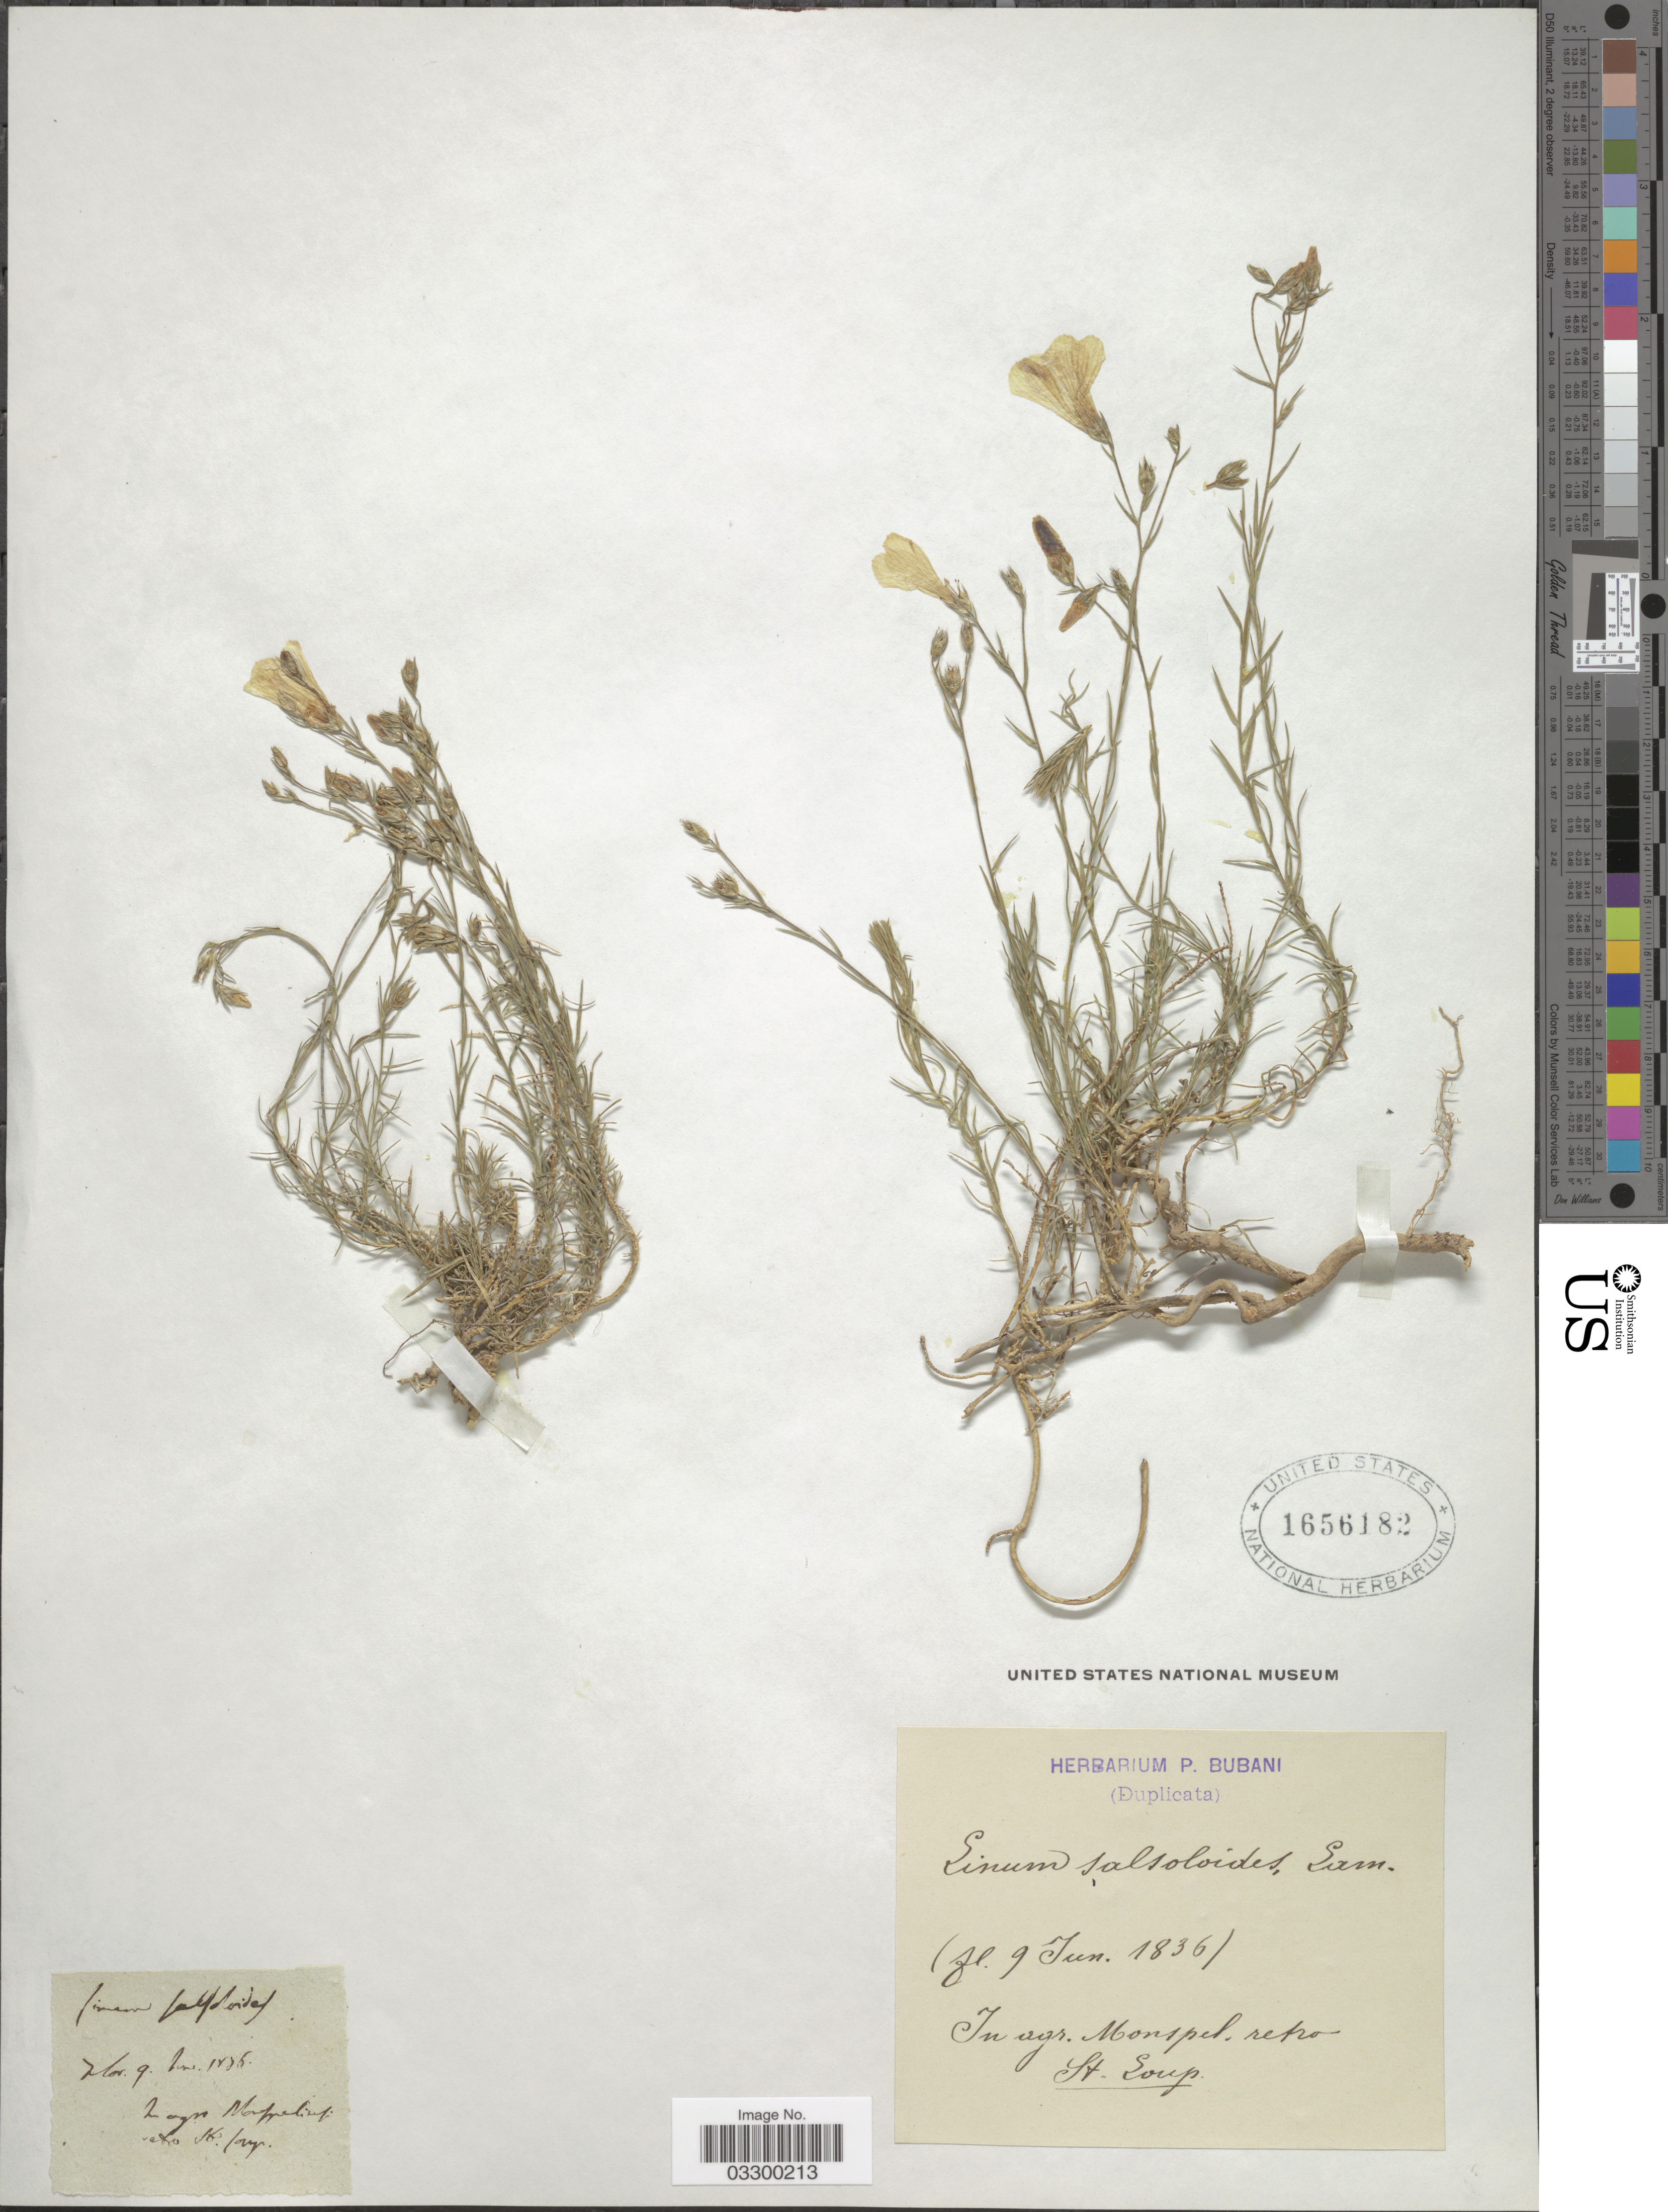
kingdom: Plantae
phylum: Tracheophyta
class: Magnoliopsida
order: Malpighiales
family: Linaceae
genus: Linum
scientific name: Linum salsoloides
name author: Lam.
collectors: ex herb. P. Bubani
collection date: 1836-06-09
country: France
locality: In agr. Montpel. retro St. Loup.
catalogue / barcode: US 1656182